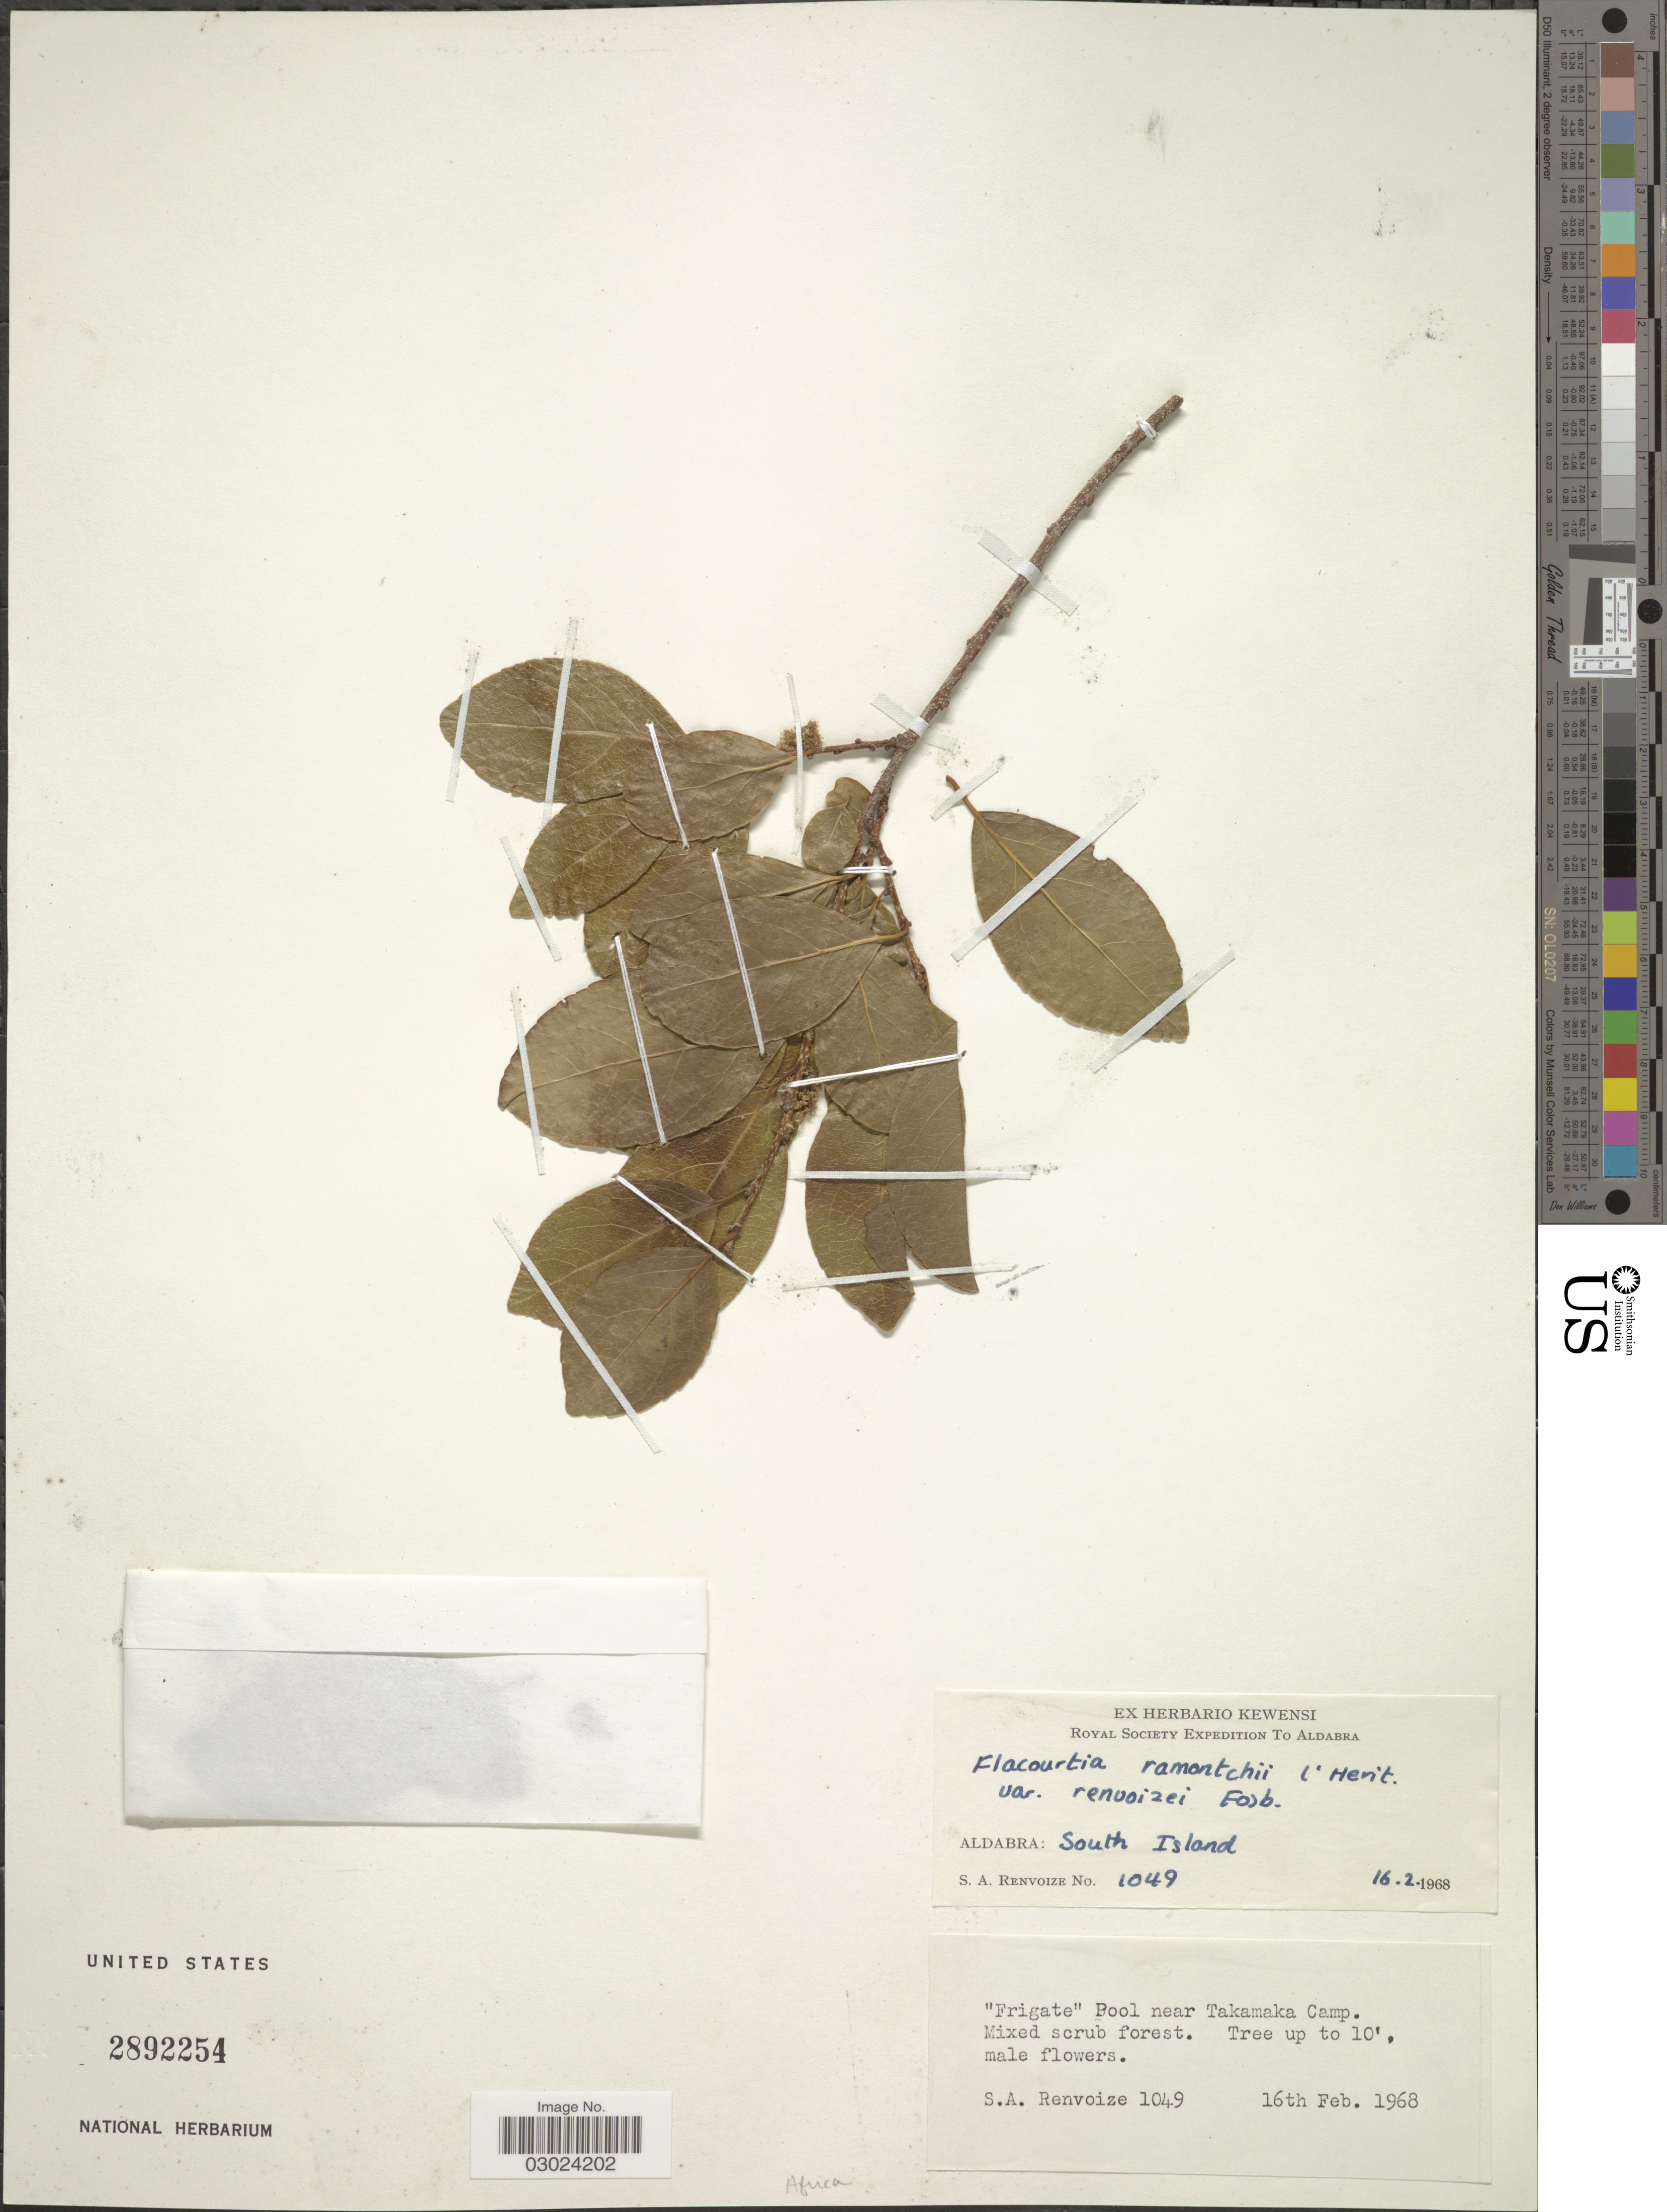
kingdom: Plantae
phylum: Tracheophyta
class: Magnoliopsida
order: Malpighiales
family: Salicaceae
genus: Flacourtia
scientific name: Flacourtia ramontchi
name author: L'Hér.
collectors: S. A. Renvoize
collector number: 1049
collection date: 1968-02-16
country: Seychelles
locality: Aldabra: South Island. "Frigate" Pool near Takamaka Camp.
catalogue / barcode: US 2892254